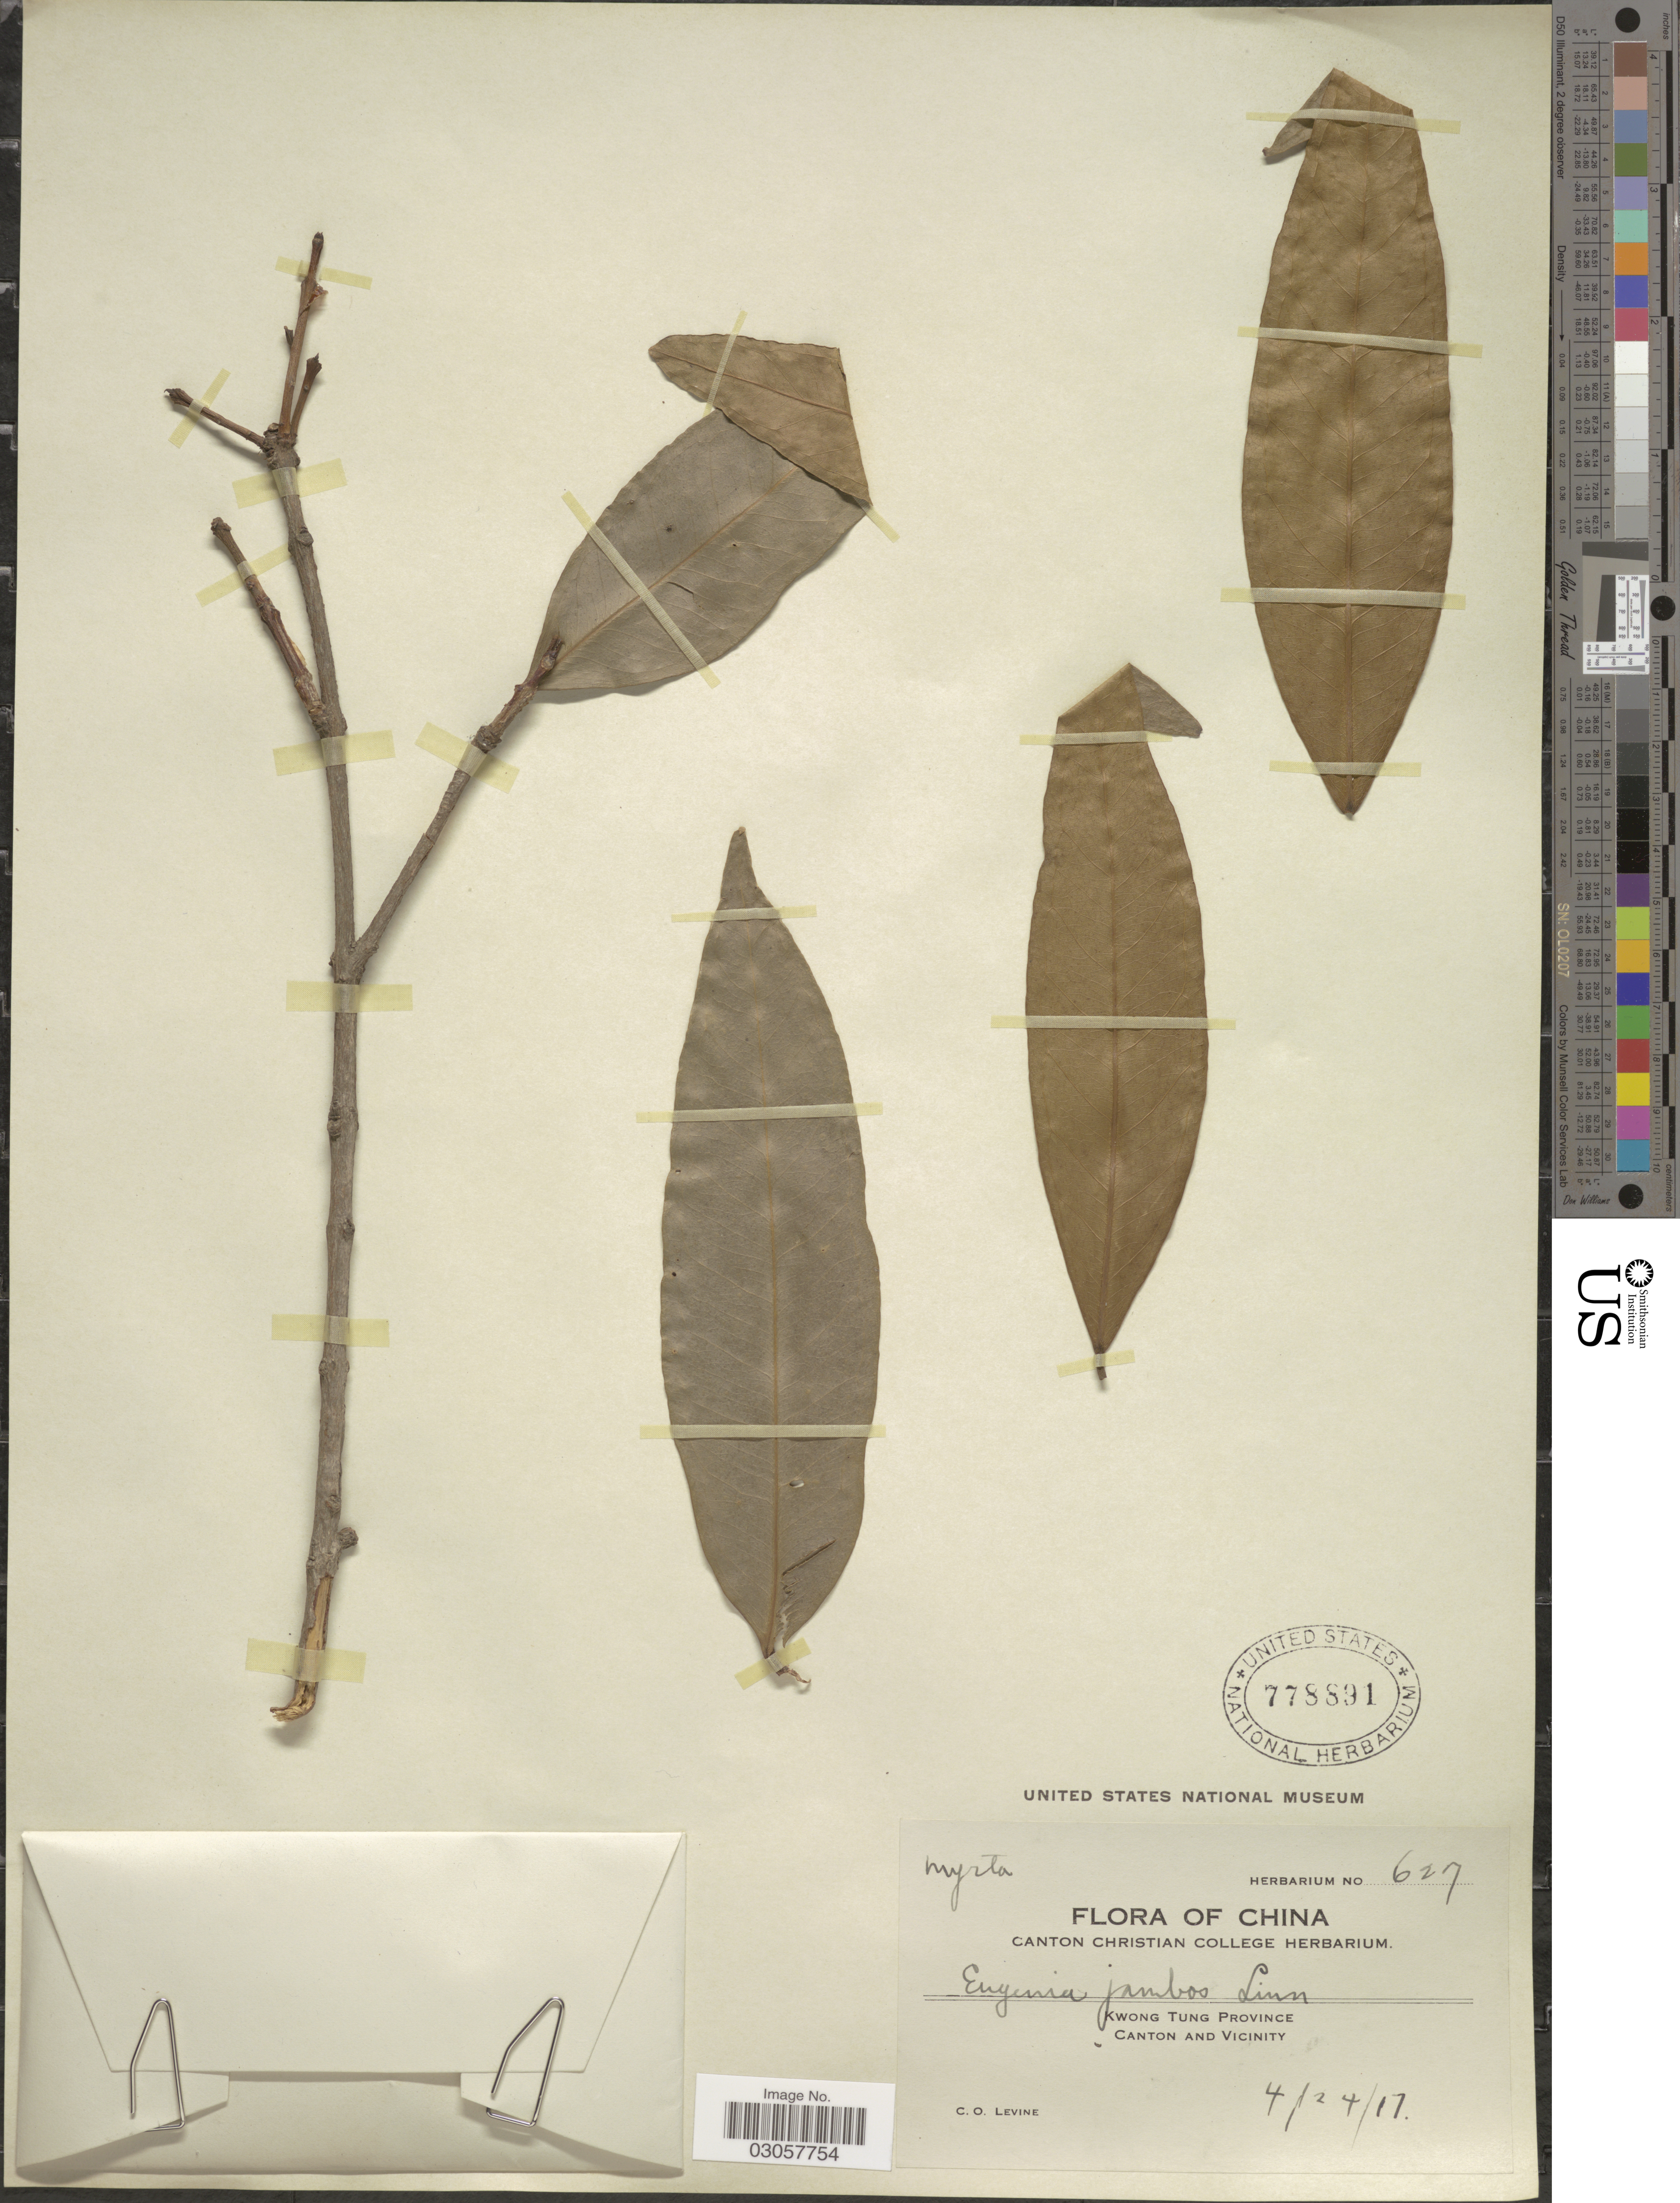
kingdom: Plantae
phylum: Tracheophyta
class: Magnoliopsida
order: Myrtales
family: Myrtaceae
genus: Syzygium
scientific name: Syzygium jambos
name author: (L.) Alston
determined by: Strong, Mark T., (BOT), Smithsonian Institution - National Museum of Natural History (UNITED STATES)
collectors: C. O. Levine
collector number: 627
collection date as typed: Transcribed d/m/y: 24/4/17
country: China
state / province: Guangdong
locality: Kwong Tung Province. Canton and Vicinity.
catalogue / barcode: US 778891